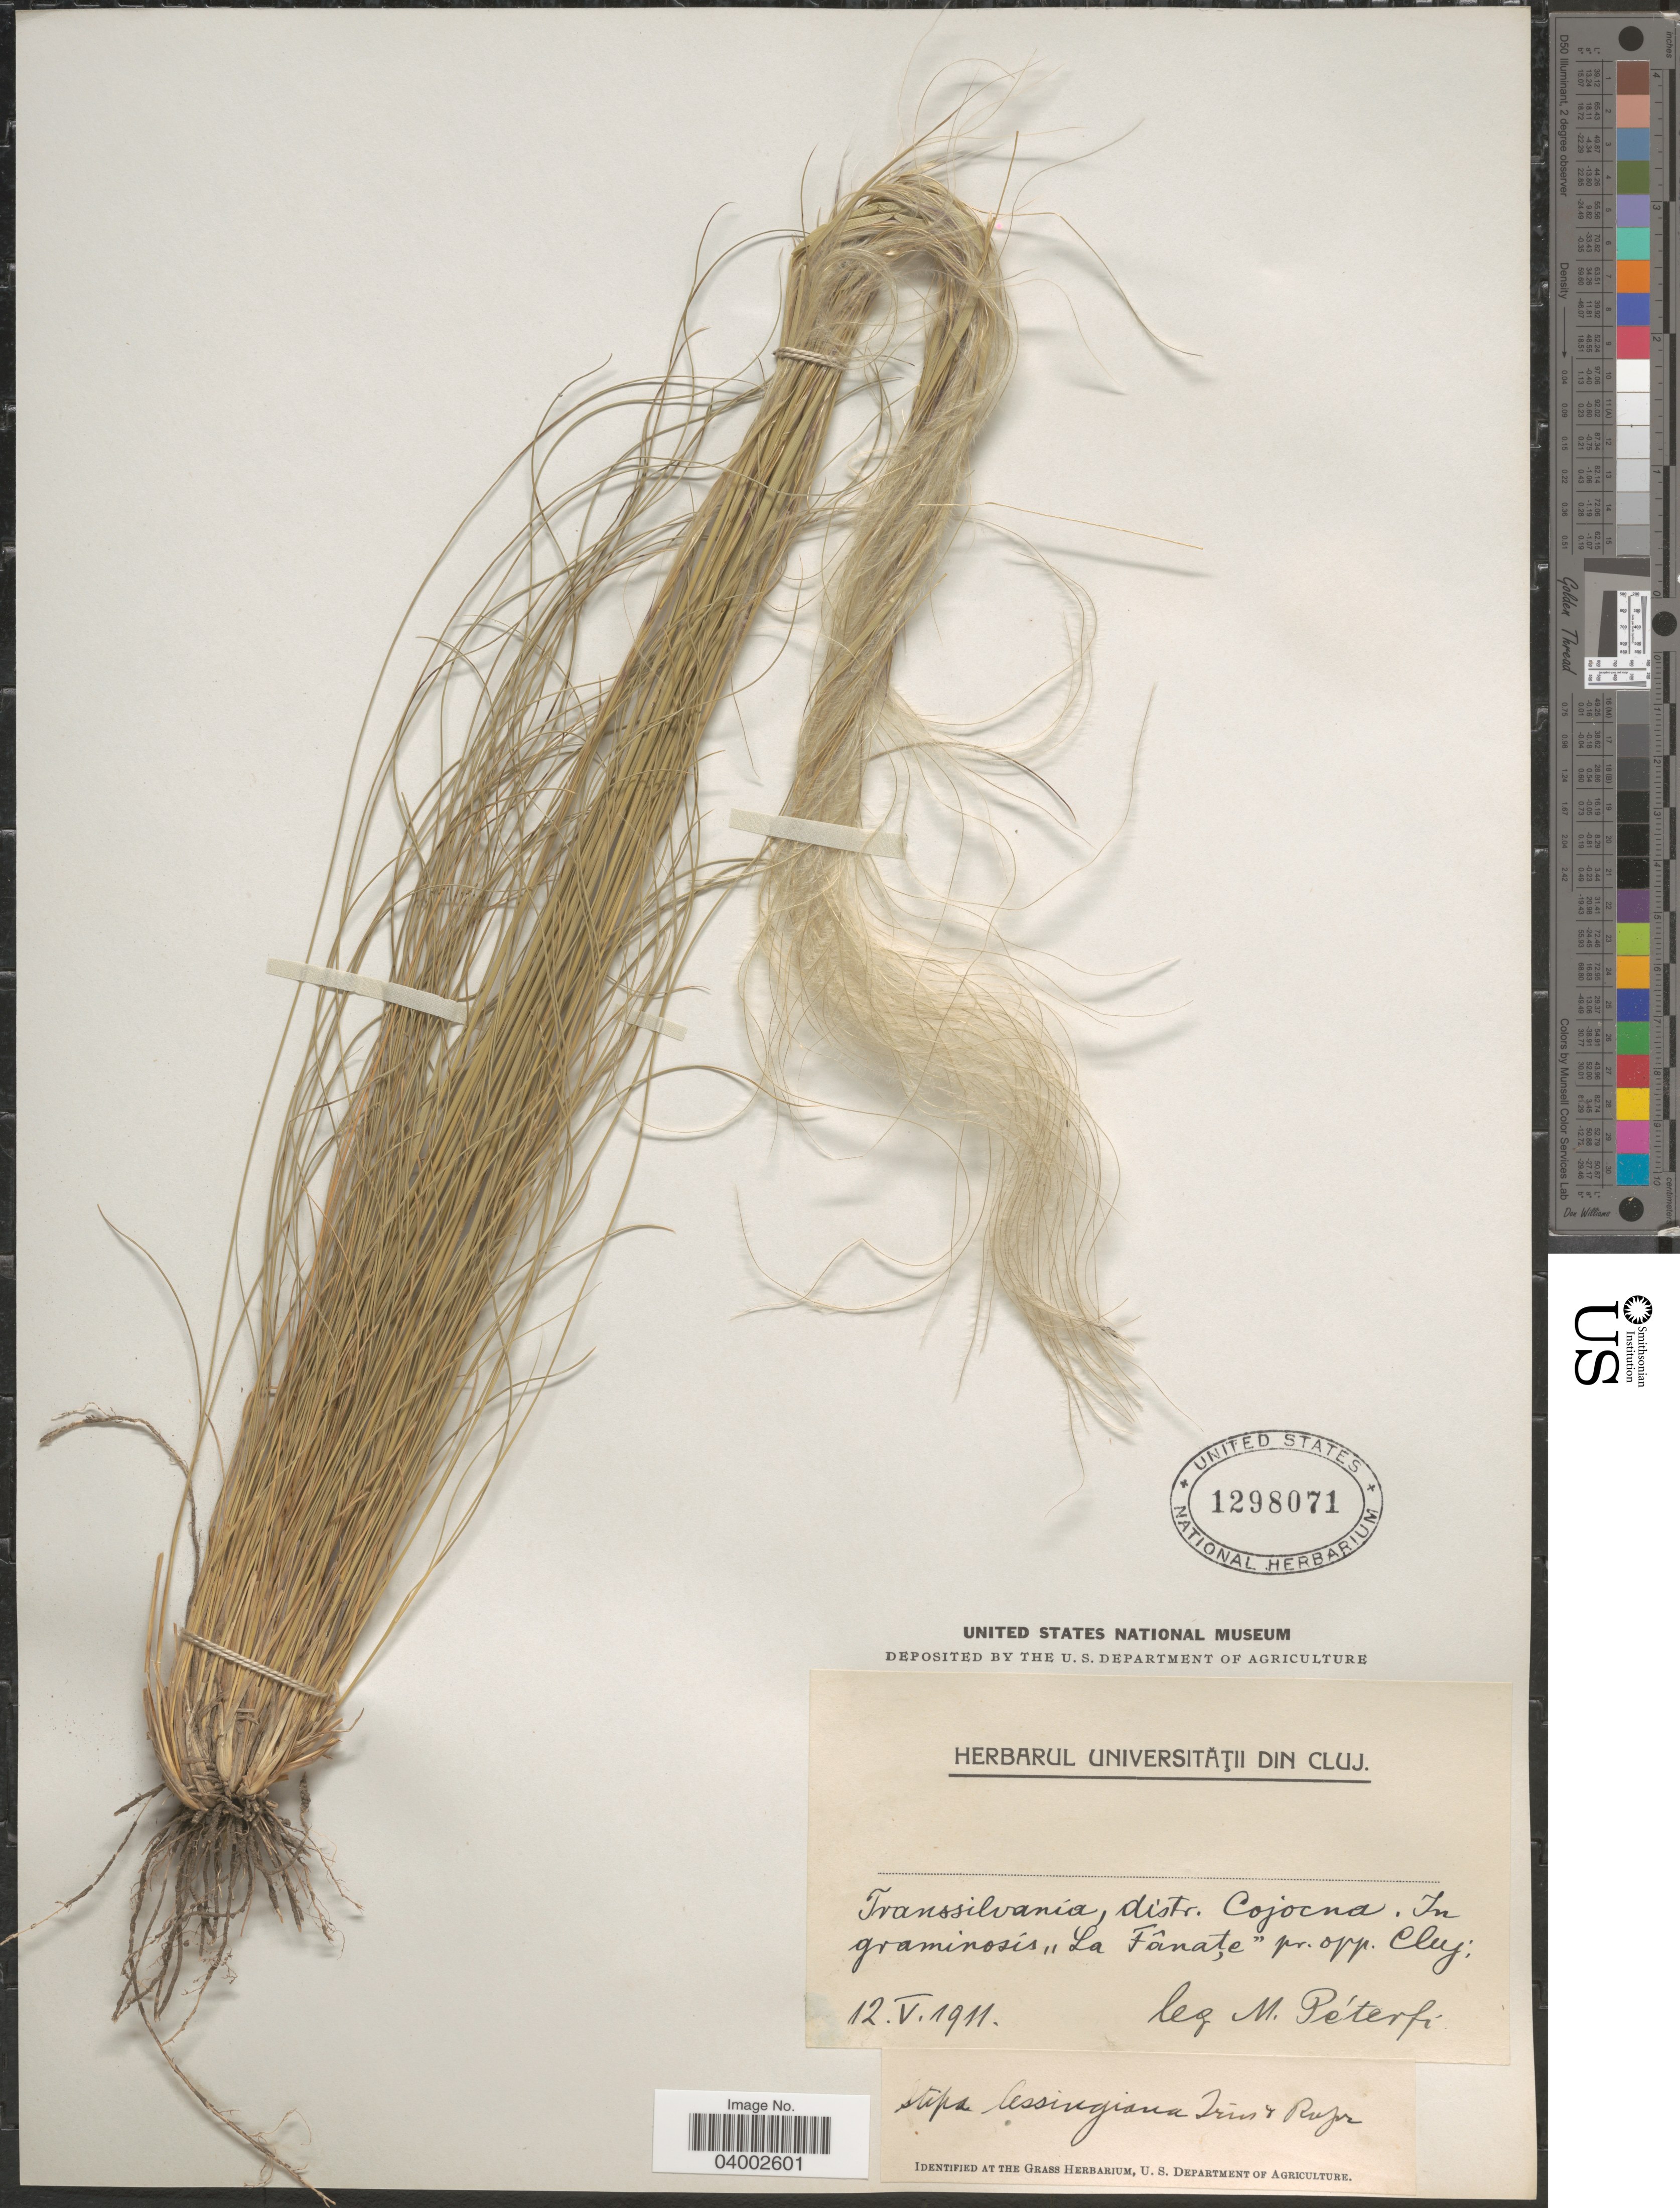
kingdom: Plantae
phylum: Tracheophyta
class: Liliopsida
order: Poales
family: Poaceae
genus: Stipa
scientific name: Stipa lessingiana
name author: Trin. & Rupr.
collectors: M. Péterfi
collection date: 1911-05-12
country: Romania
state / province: Cluj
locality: Transsilvania, distr. Cojocna. In graminosis "La Fânate" pr. opp. Cluj.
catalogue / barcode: US 1298071